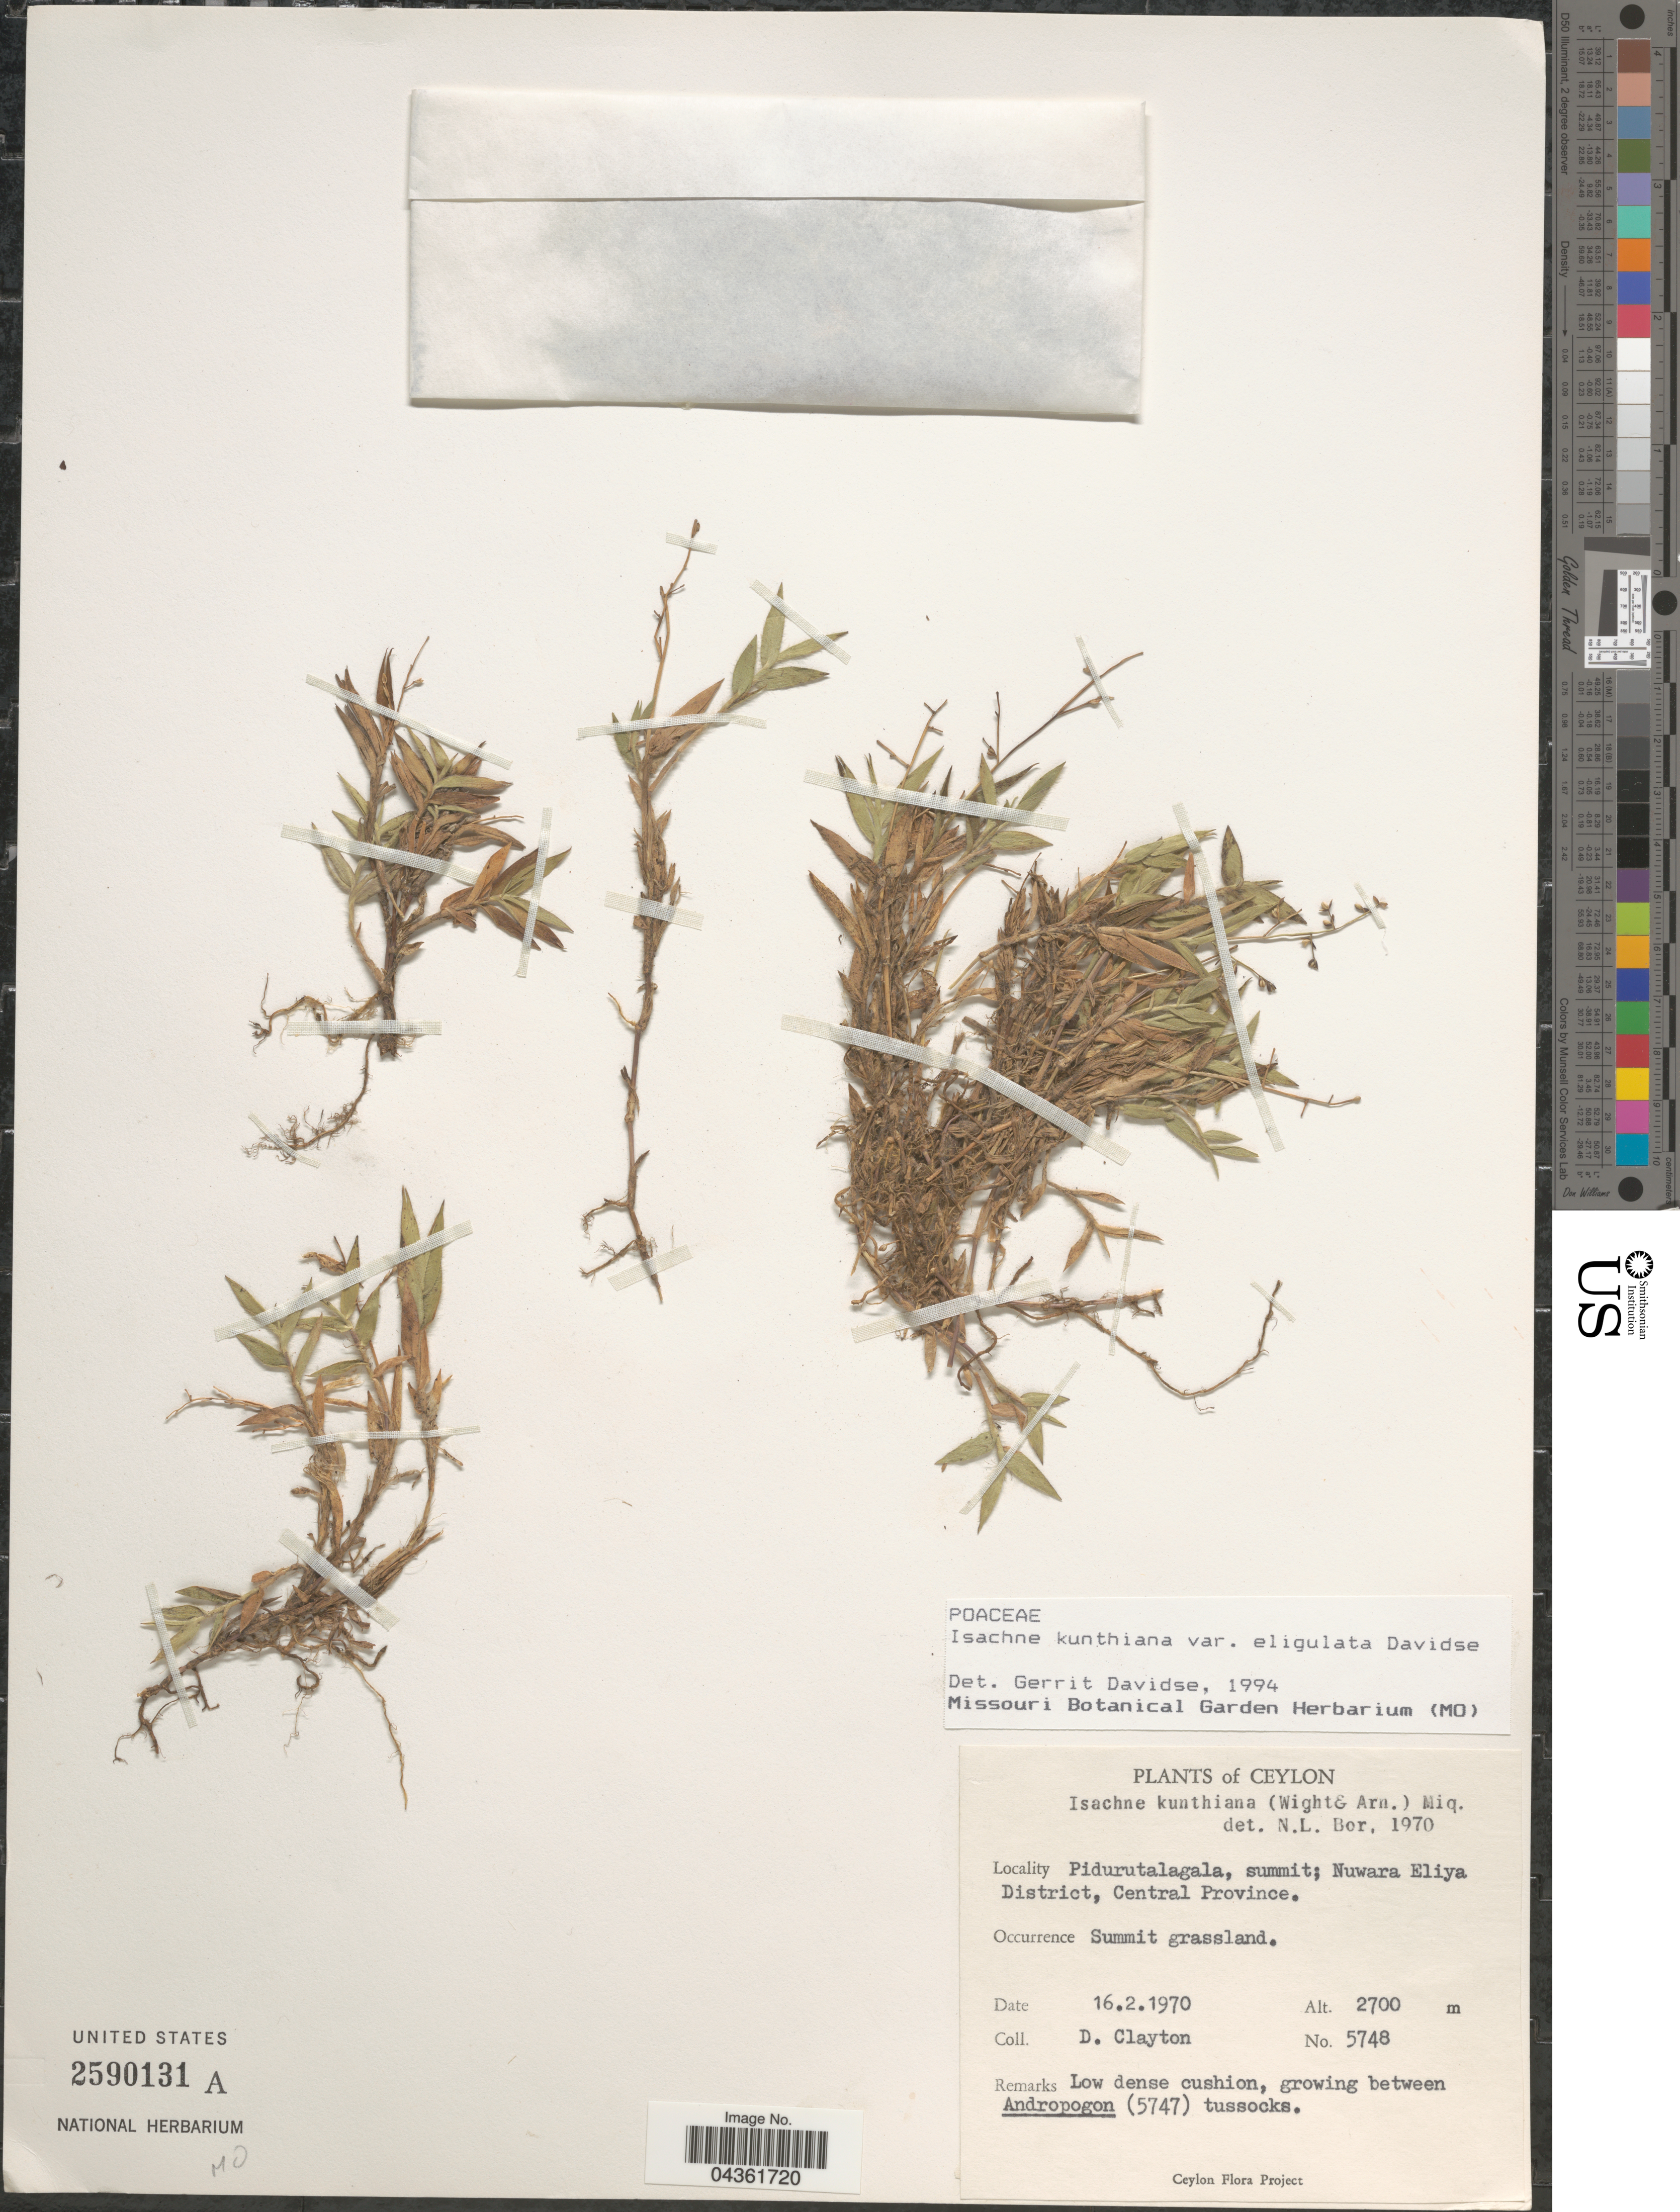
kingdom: Plantae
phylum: Tracheophyta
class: Liliopsida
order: Poales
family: Poaceae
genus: Isachne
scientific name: Isachne kunthiana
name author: (Wight & Arn. ex Steud.) Miq.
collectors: D. Clayton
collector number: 5748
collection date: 1970-02-16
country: Sri Lanka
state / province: Central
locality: Ceylon. Pidurutalagala, summit; Nuwara Eliya District.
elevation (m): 2700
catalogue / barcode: US 2590131A